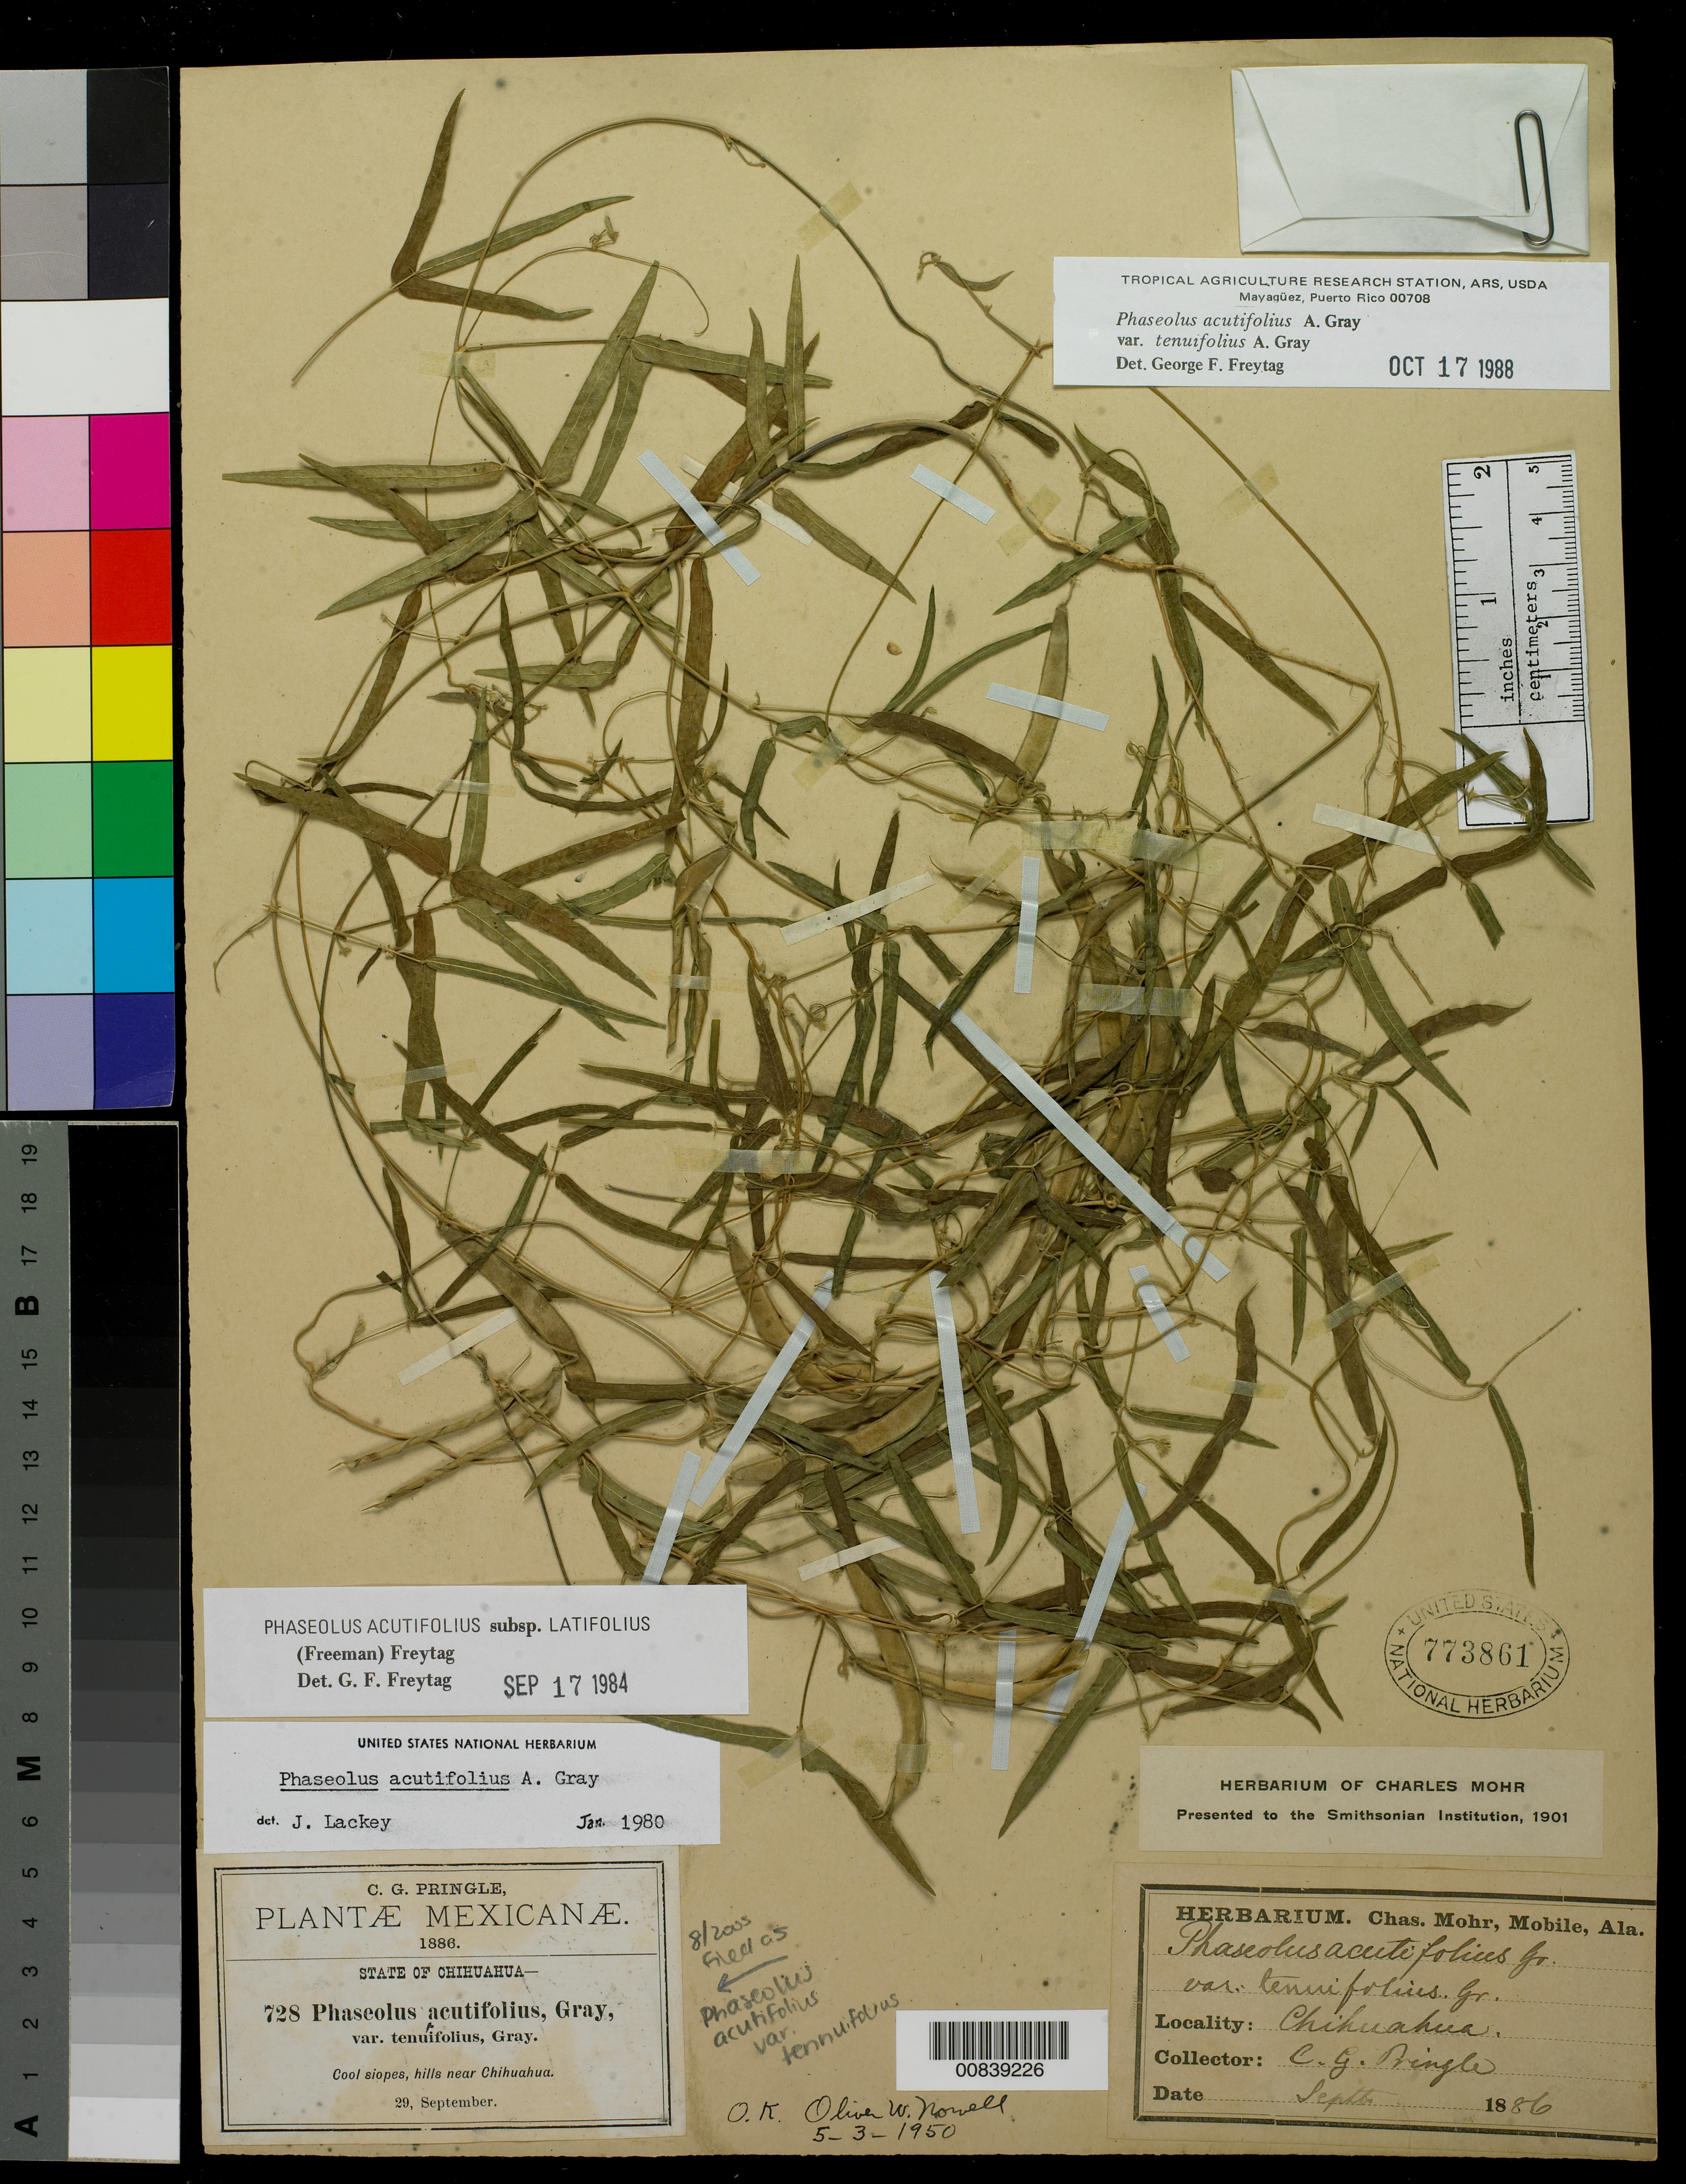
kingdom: Plantae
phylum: Tracheophyta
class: Magnoliopsida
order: Fabales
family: Fabaceae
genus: Phaseolus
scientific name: Phaseolus acutifolius var. tenuifolius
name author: A. Gray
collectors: C. G. Pringle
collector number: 728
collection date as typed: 29 Sep 1886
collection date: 1886-09-29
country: Mexico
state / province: Chihuahua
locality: Hills near Chihuahua.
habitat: Cool slopes.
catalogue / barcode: US 773861